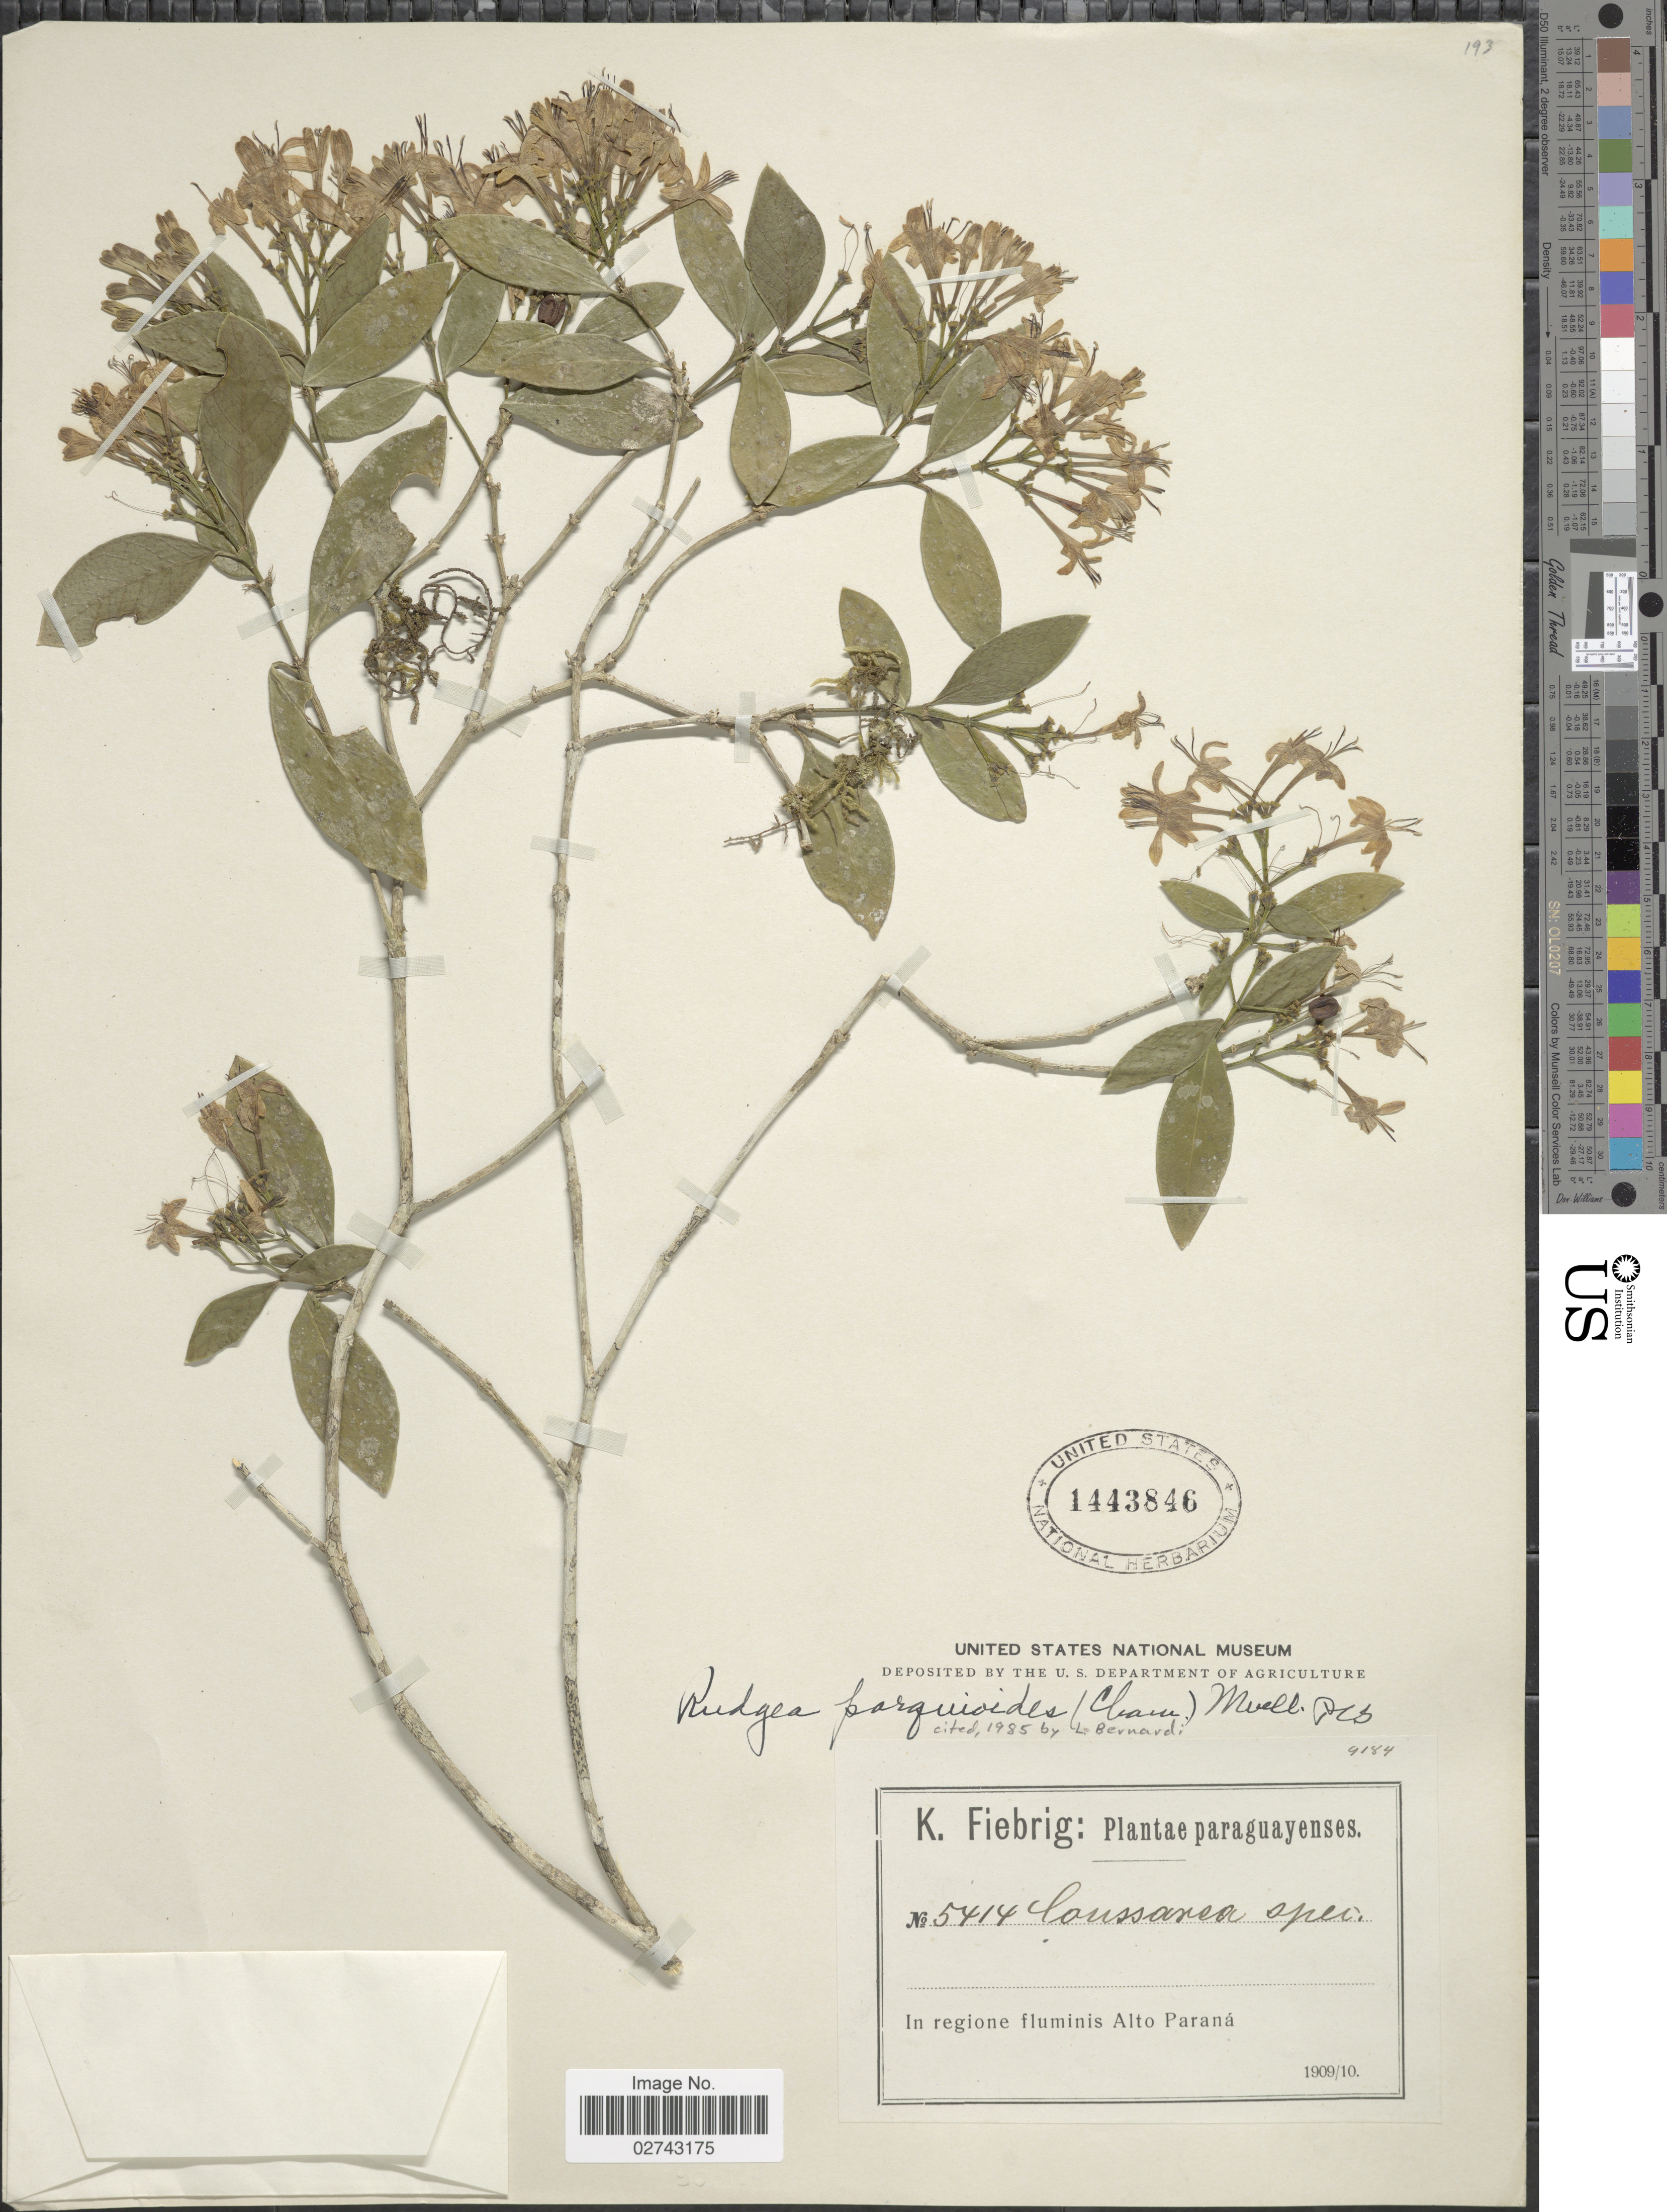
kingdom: Plantae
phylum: Tracheophyta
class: Magnoliopsida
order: Gentianales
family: Rubiaceae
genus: Rudgea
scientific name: Rudgea parquioides subsp. parquioides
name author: (Cham.) Müll. Arg.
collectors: K. Fiebrig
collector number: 5414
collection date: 1909/1910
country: Paraguay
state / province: Alto Parana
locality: In regione fluminis Alto Parana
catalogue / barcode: US 1443846